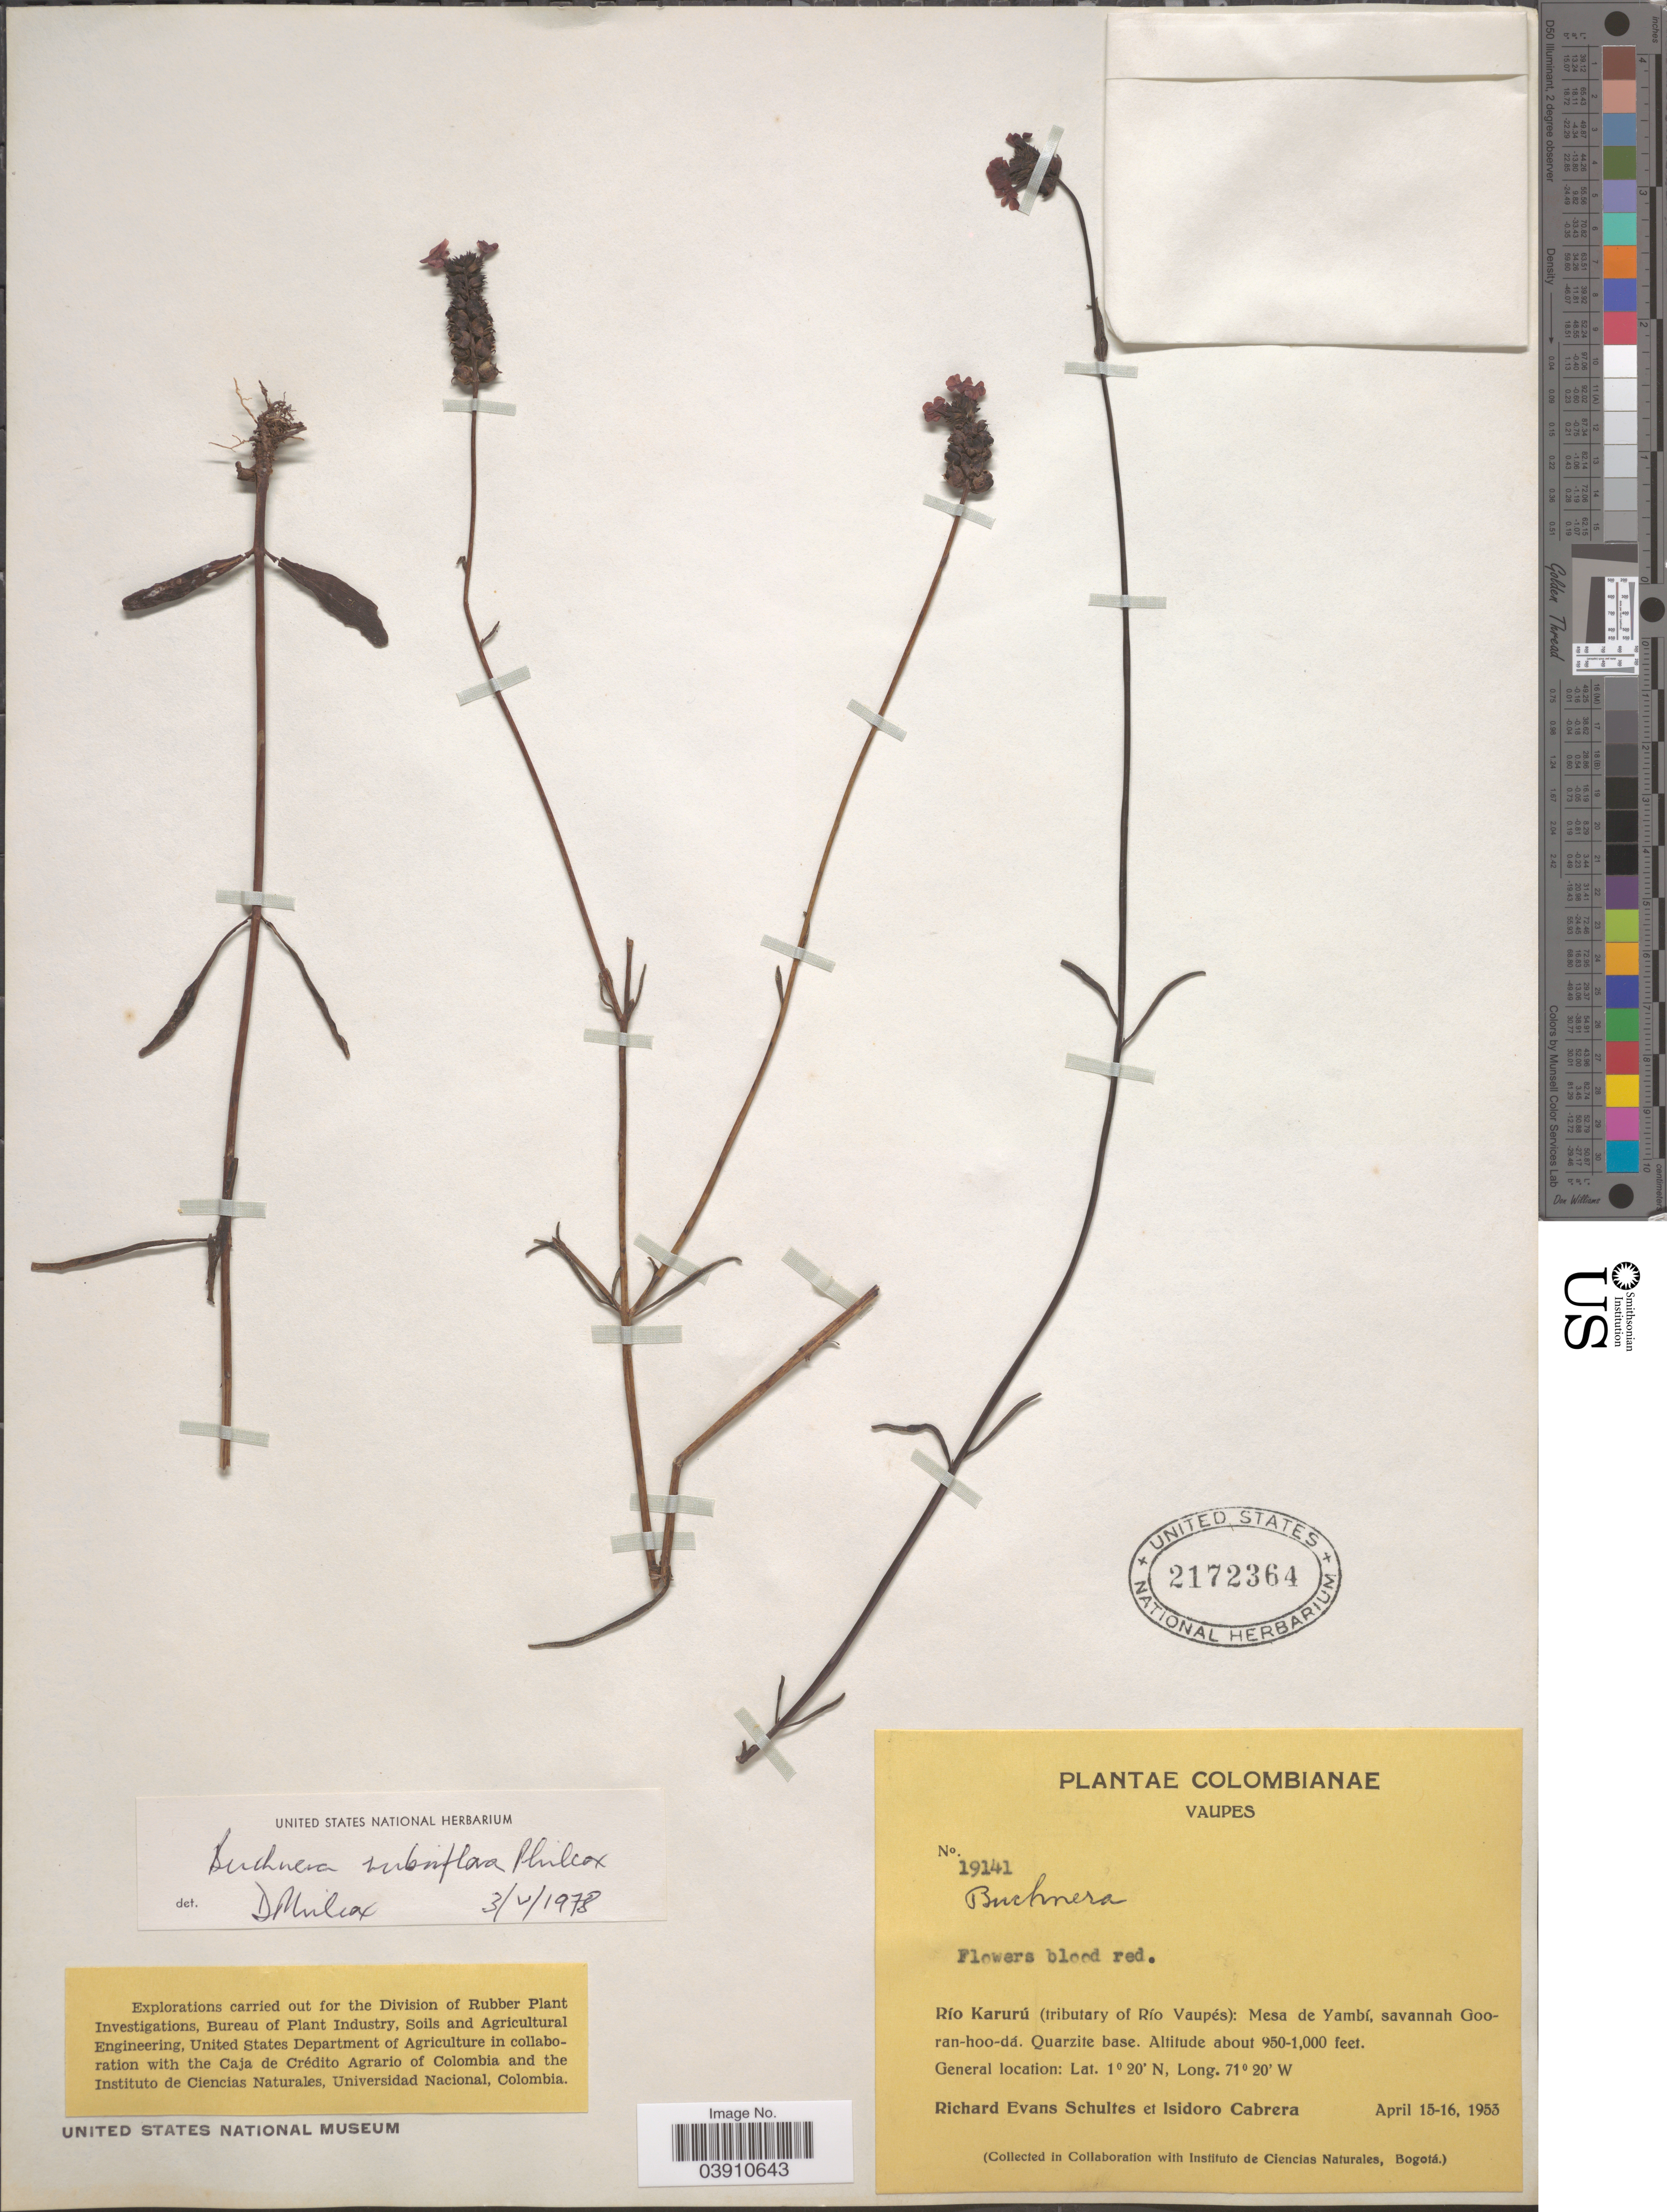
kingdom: Plantae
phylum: Tracheophyta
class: Magnoliopsida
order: Lamiales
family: Orobanchaceae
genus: Buchnera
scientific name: Buchnera rubriflora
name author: Philcox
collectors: R. E. Schultes & I. Cabrera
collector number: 19141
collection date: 1953-04-15/1953-04-16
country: Colombia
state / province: Vaupés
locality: Río Karurú (tributary of Río Vaupés): Mesa de Yambí, savannah Goo-ran-hoo-dá. Quartzite base.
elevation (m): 290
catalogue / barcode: US 2172364